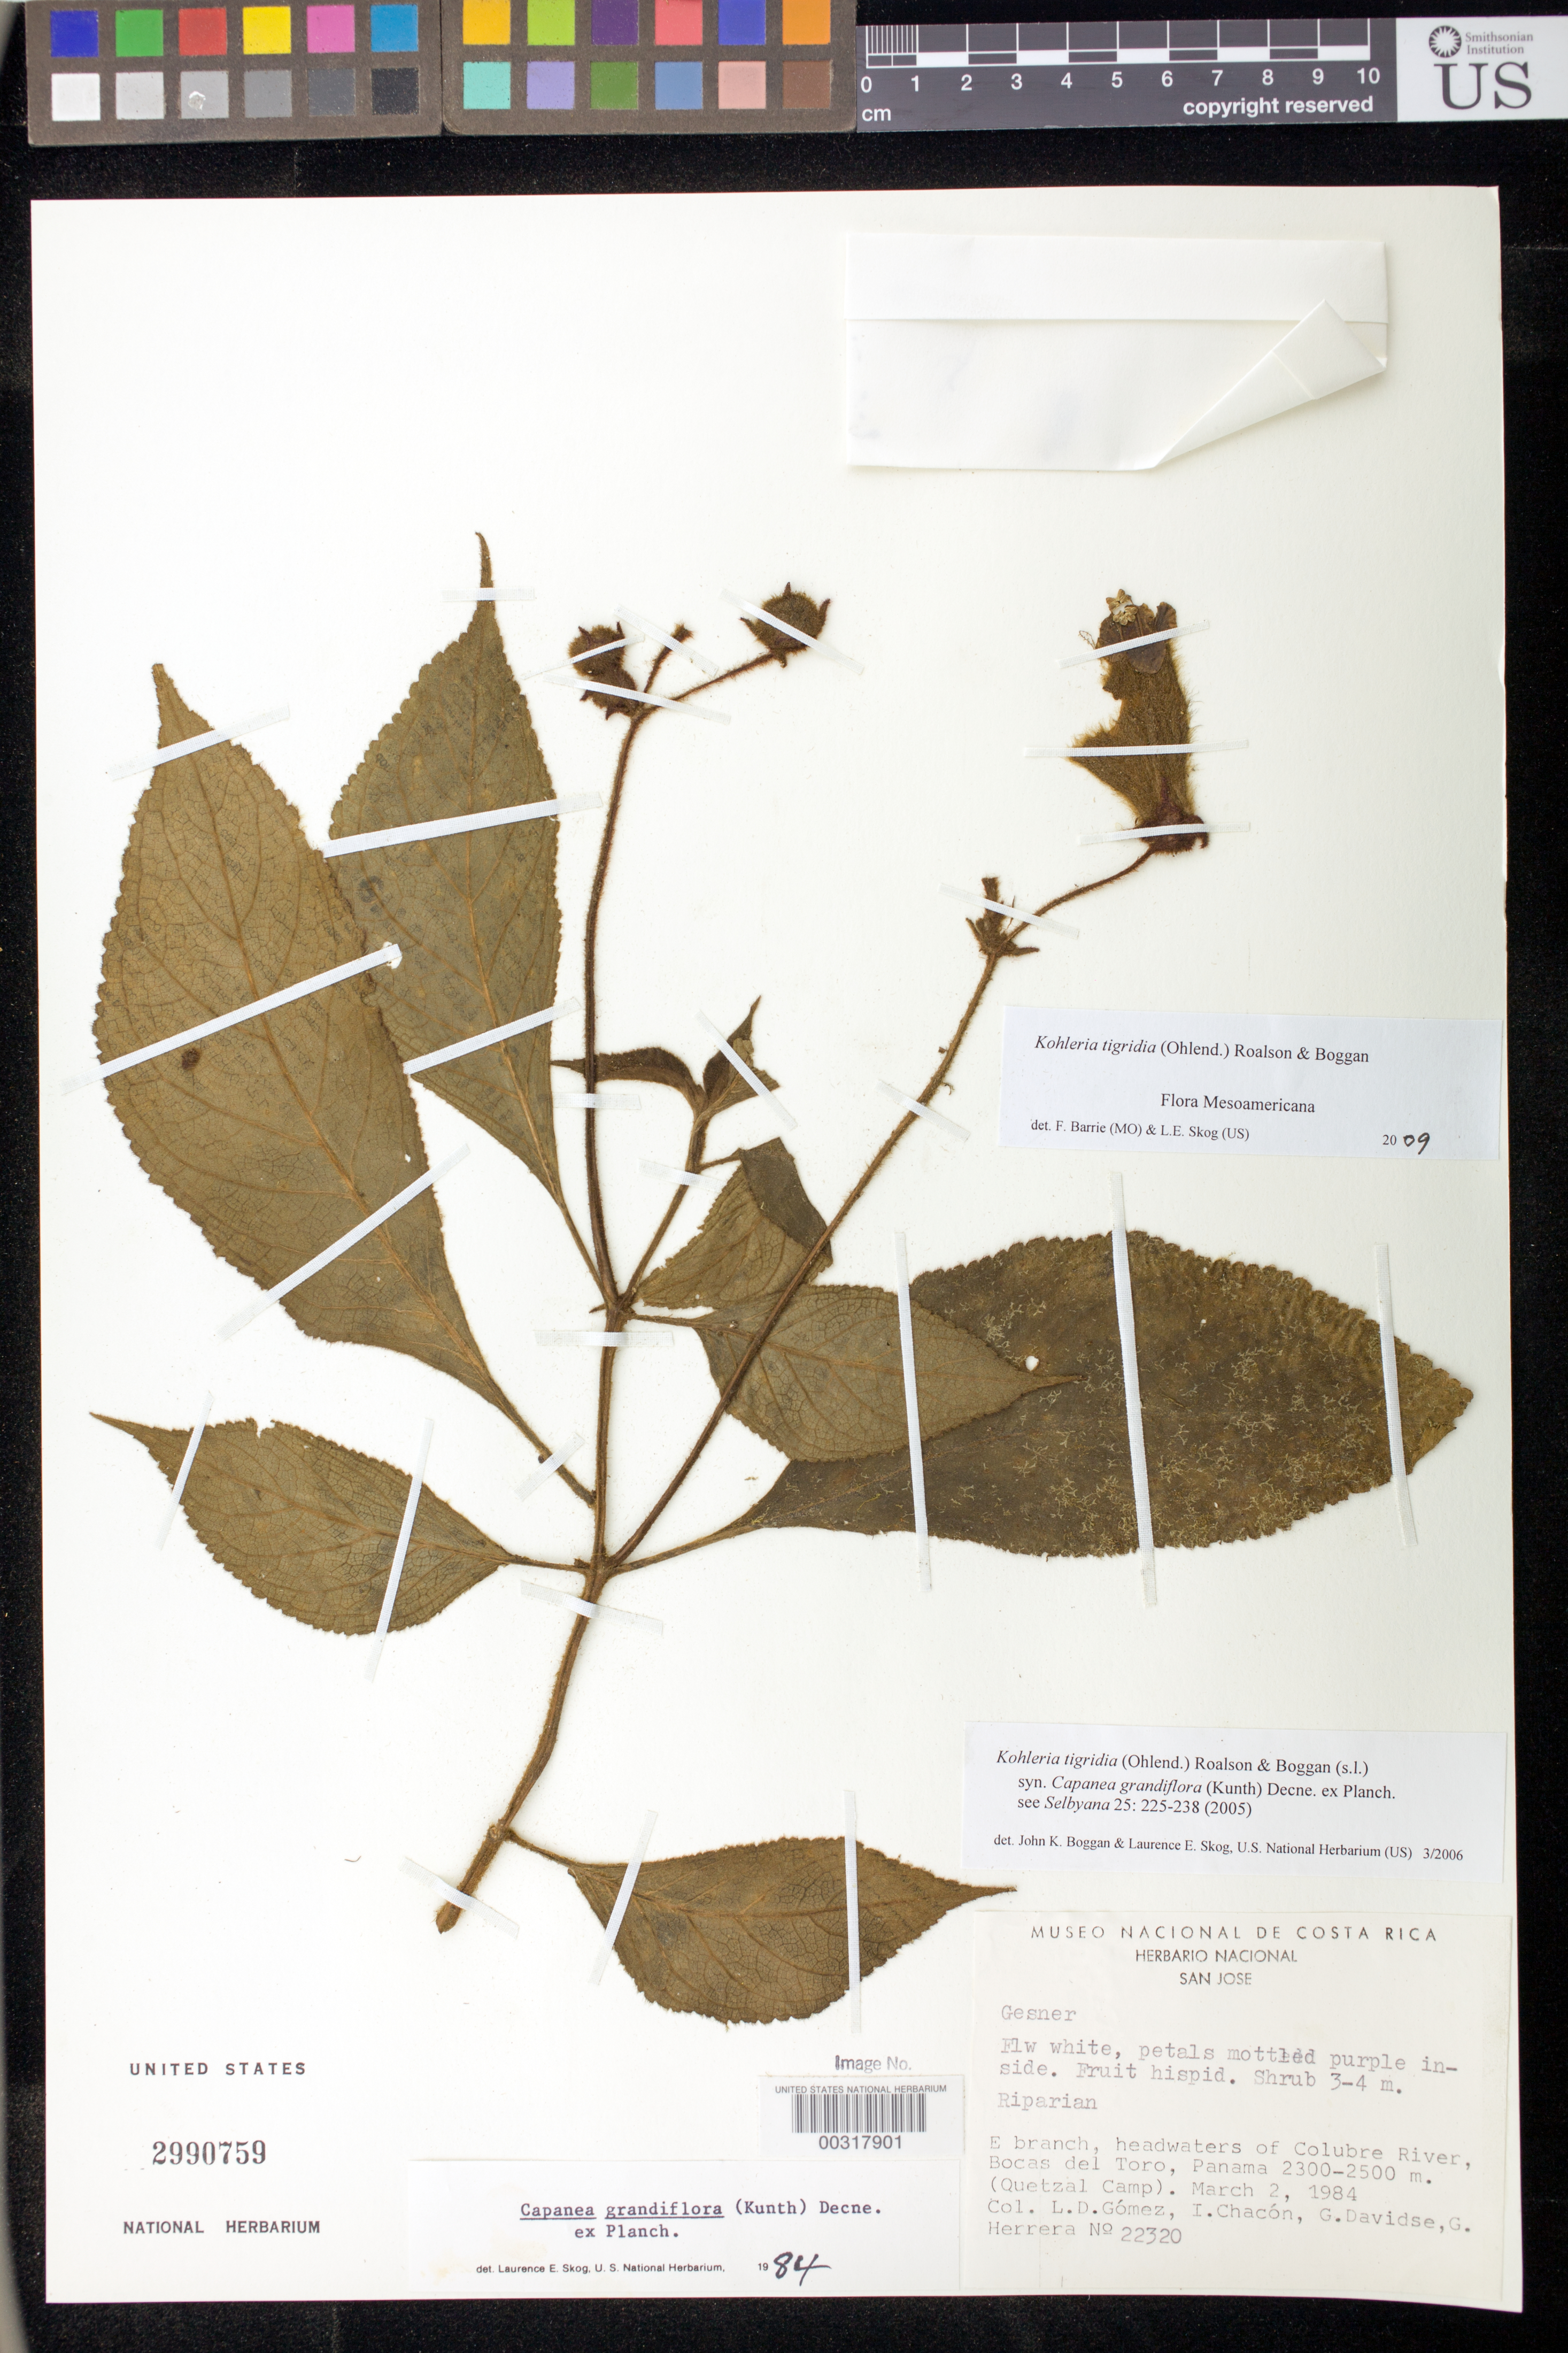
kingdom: Plantae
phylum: Tracheophyta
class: Magnoliopsida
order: Lamiales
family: Gesneriaceae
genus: Kohleria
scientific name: Kohleria tigridia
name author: (Ohlend.) Roalson & Boggan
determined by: Boggan, J. K.; Skog, L. E.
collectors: L. D. Gómez, I. Chacon, G. Davidse & G. Herrera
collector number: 22320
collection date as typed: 02 Mar 1984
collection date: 1984-03-02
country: Panama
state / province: Bocas del Toro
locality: E branch, headwaters of Colubre River (Quetzal Camp)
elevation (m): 2300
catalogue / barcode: US 2990759